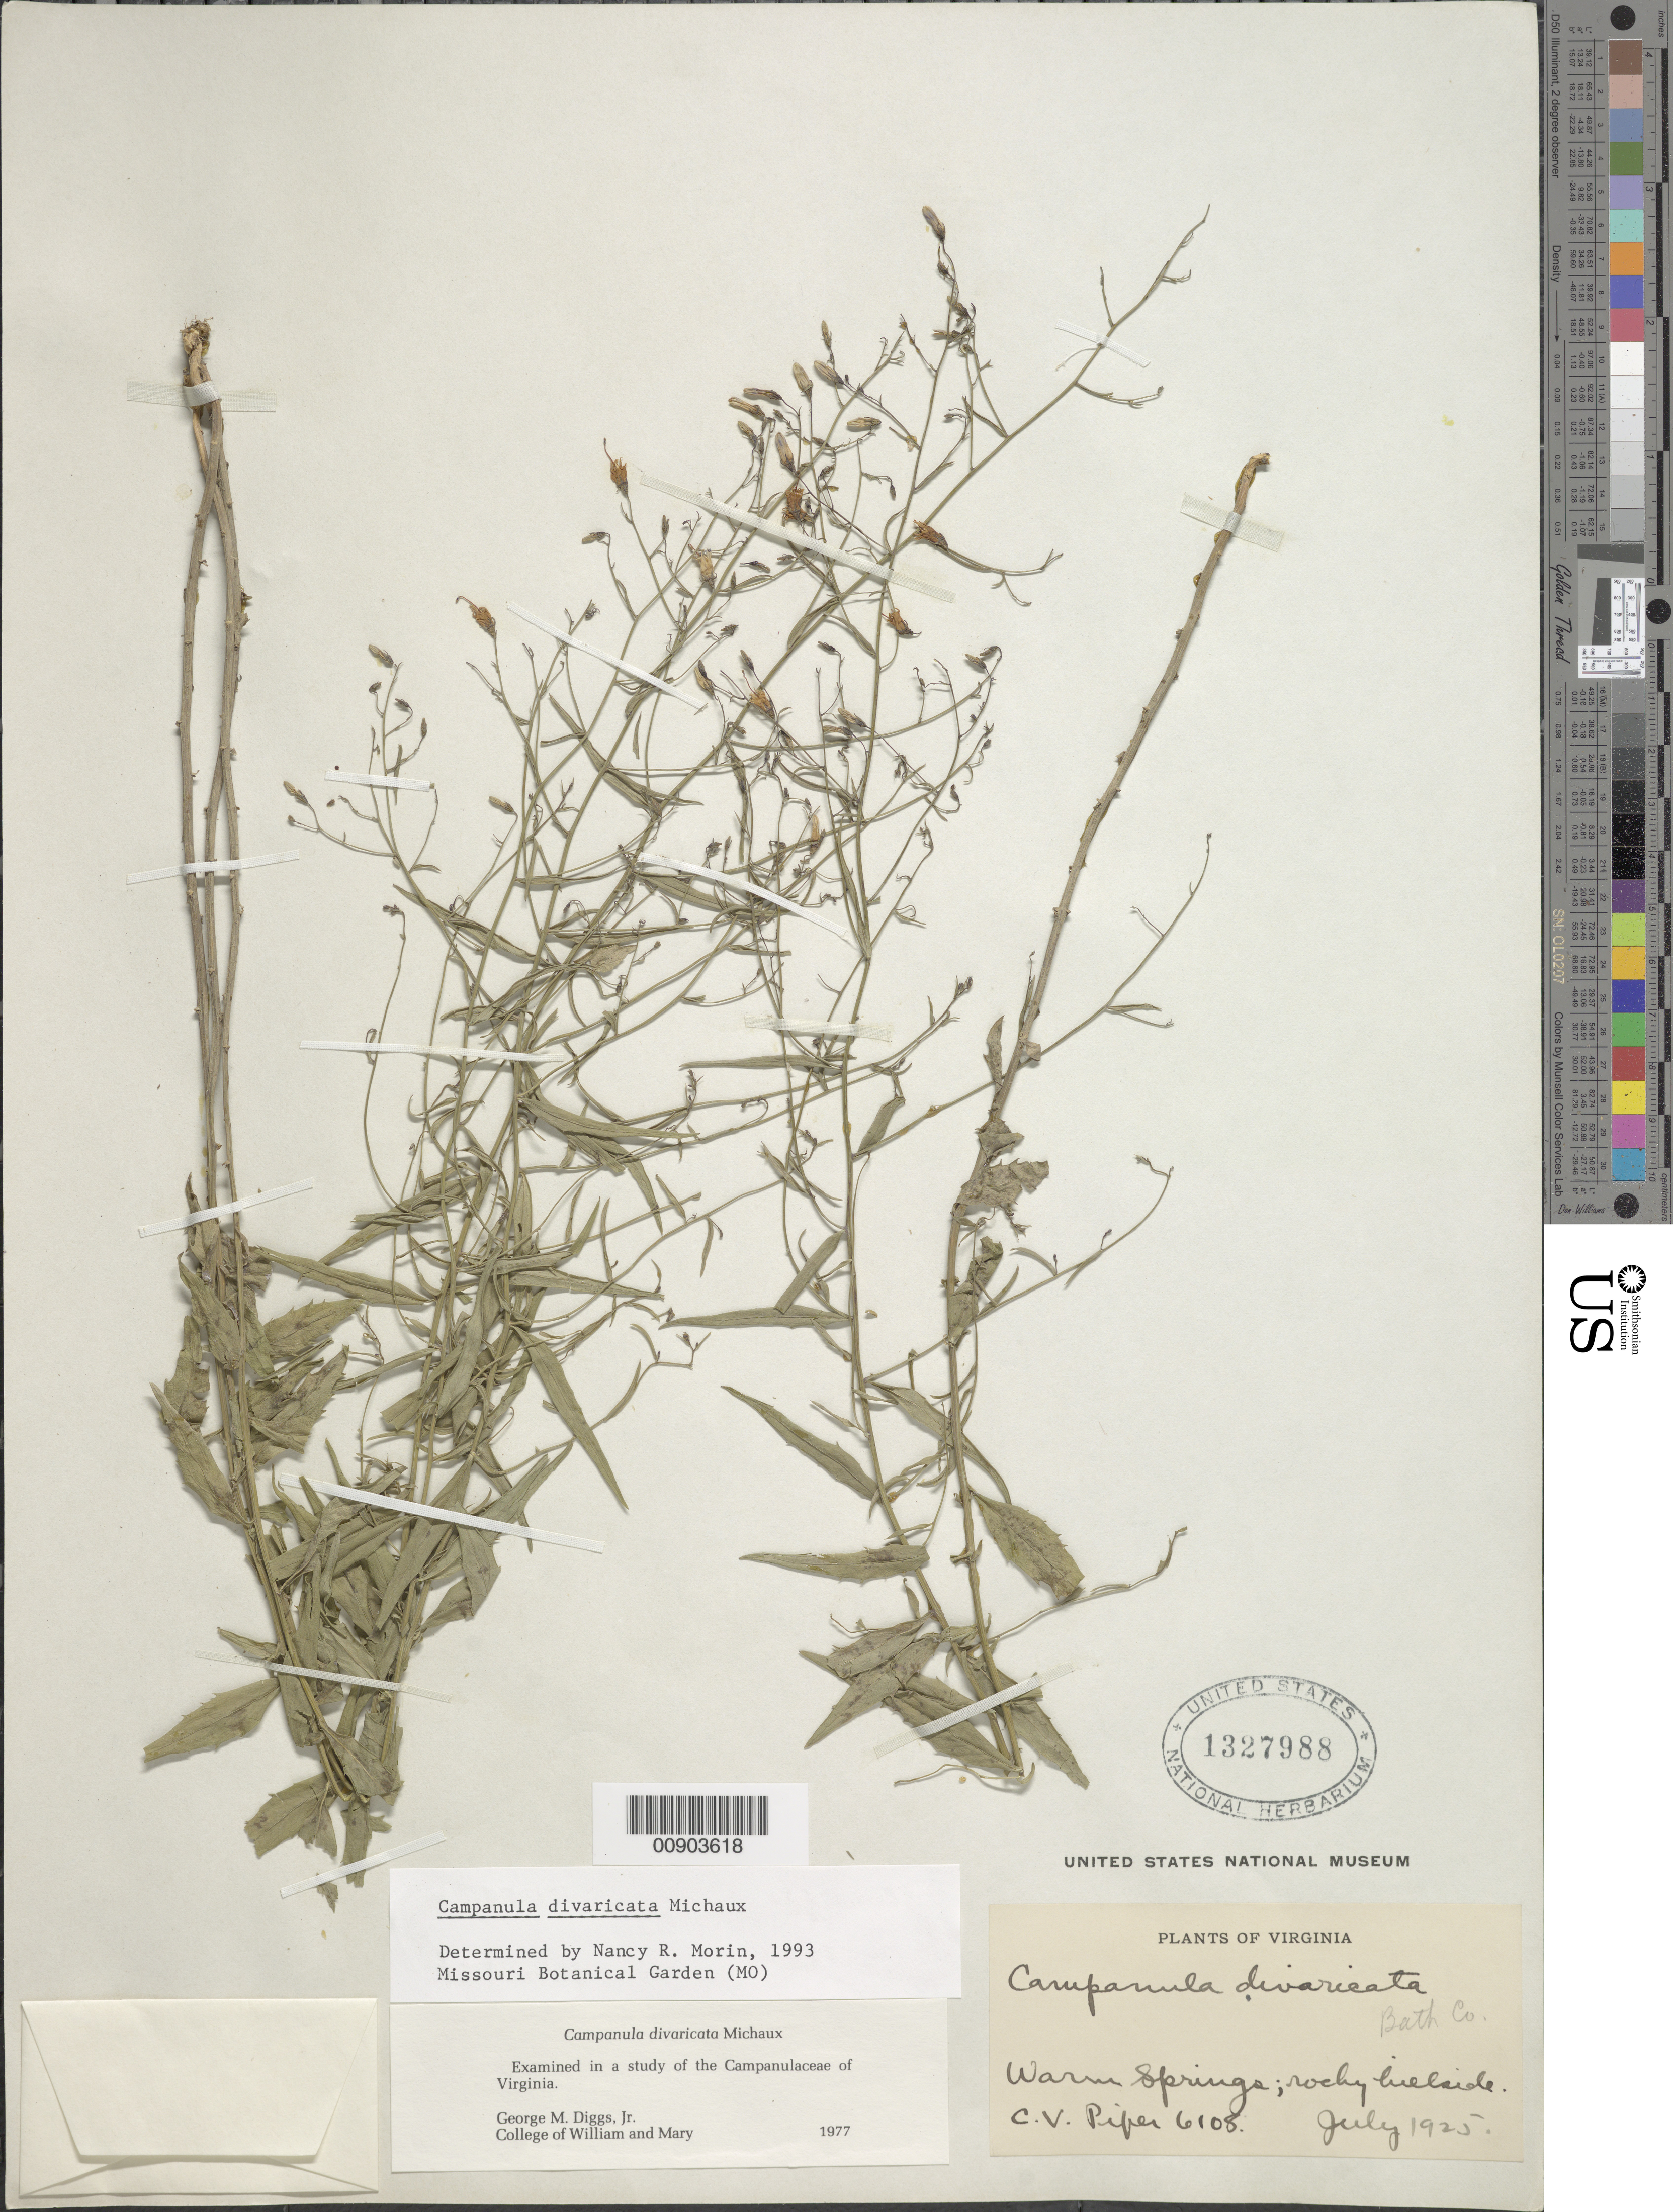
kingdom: Plantae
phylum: Tracheophyta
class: Magnoliopsida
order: Asterales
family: Campanulaceae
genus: Campanula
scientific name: Campanula divaricata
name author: Michx.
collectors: C. V. Piper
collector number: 6108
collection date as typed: July 1925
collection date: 1925-07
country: United States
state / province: Virginia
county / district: Bath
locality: Warm Springs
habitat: Rocky hillsides.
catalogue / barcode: US 1327988